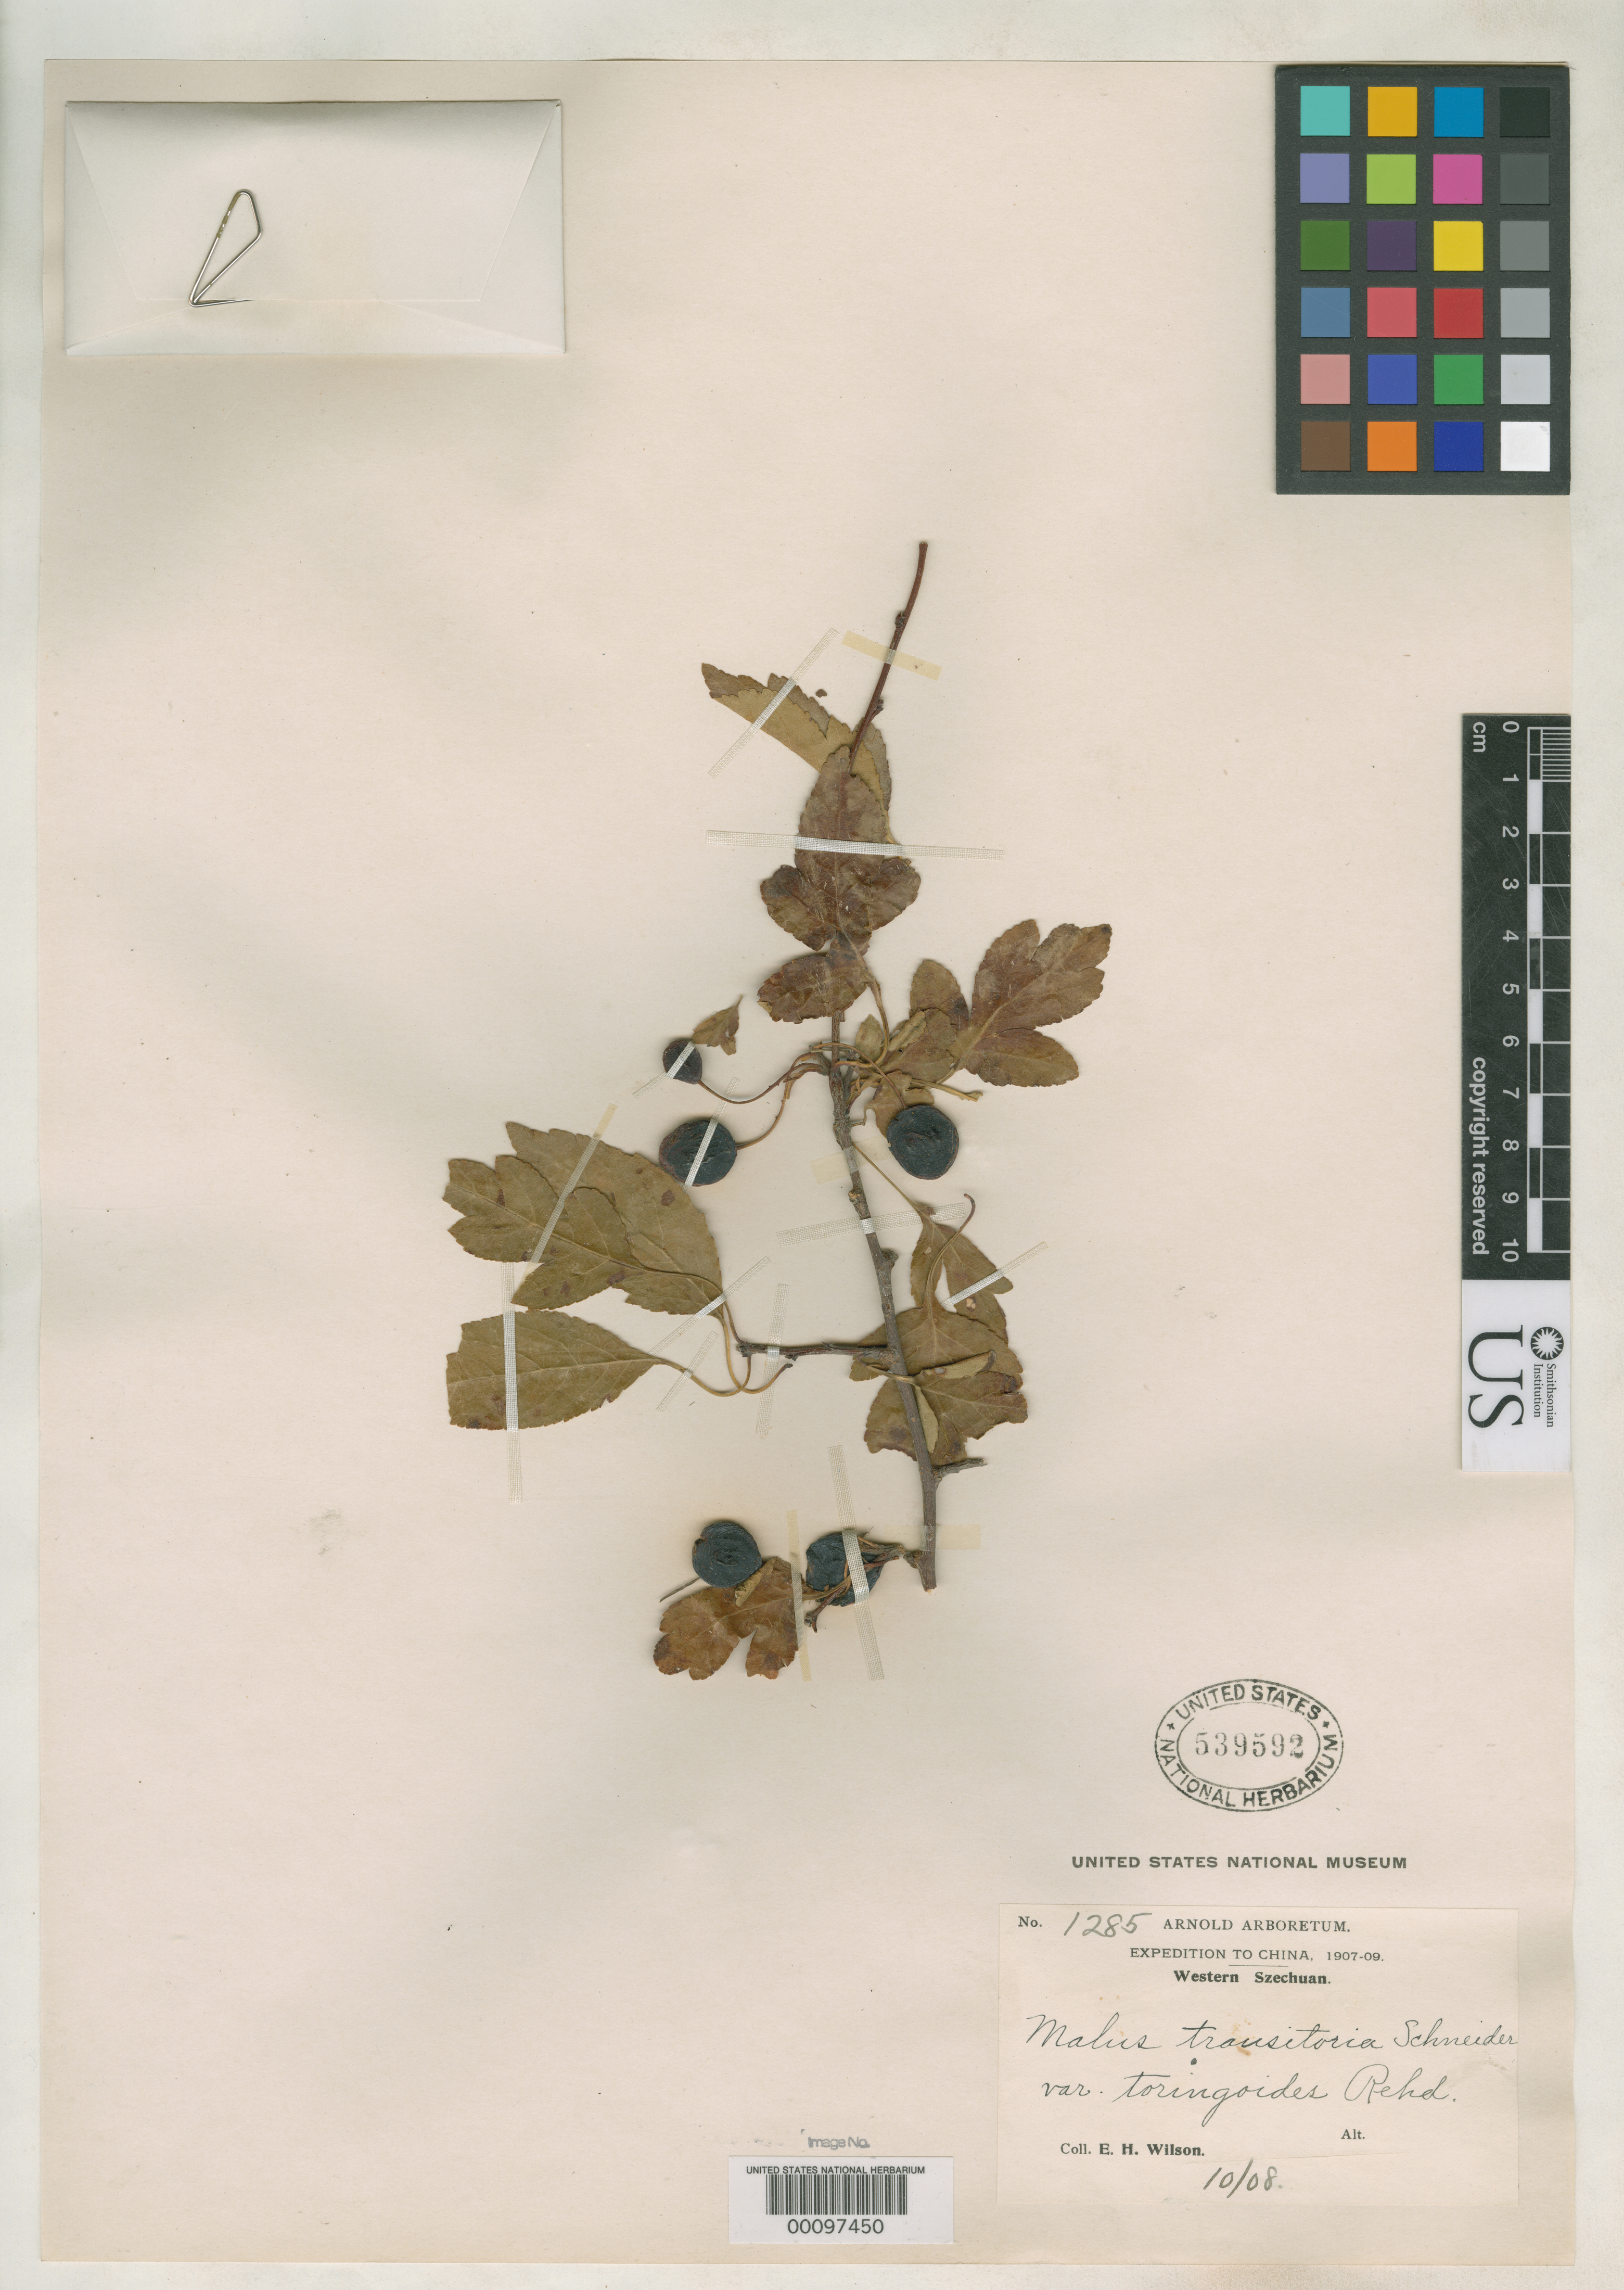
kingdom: Plantae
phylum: Tracheophyta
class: Magnoliopsida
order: Rosales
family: Rosaceae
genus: Malus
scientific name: Malus transitoria var. toringoides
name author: Rehder in Sarg.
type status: Isotype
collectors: E. H. Wilson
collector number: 1285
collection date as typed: Oct 1908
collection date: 1908-10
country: China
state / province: Sichuan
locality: West of Tachien-lu.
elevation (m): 3300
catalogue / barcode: US 539592